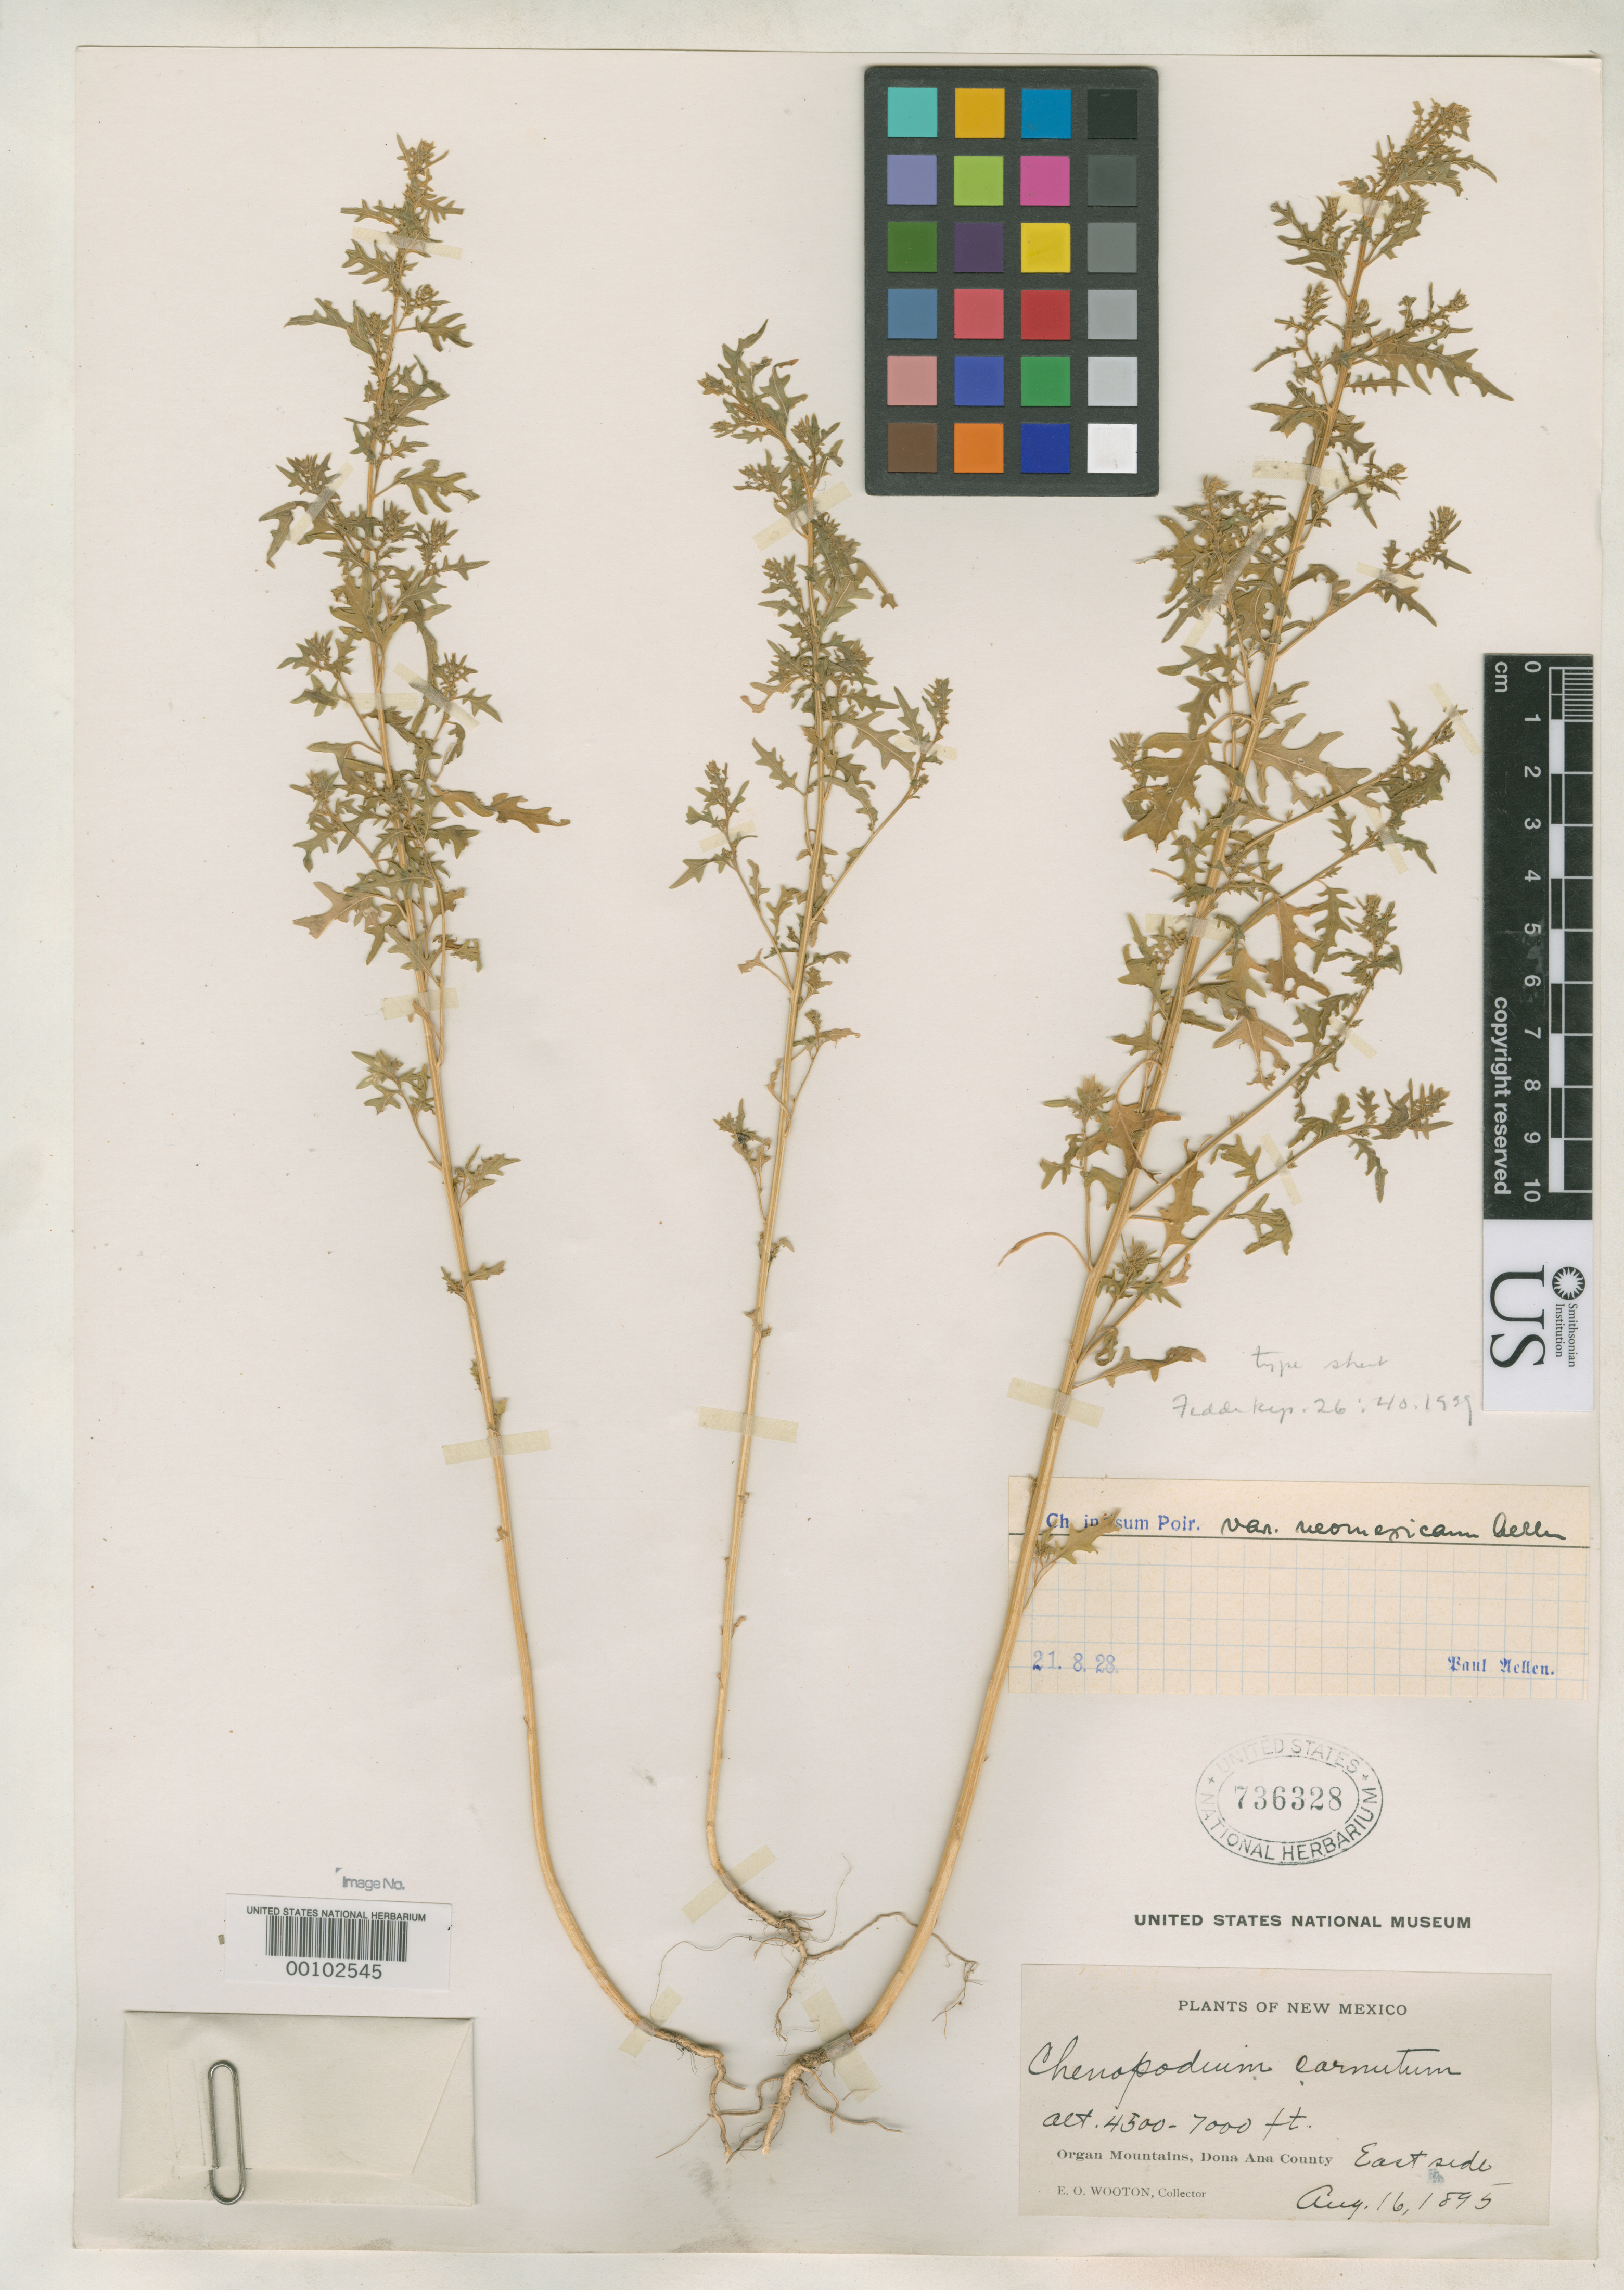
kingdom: Plantae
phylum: Tracheophyta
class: Magnoliopsida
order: Caryophyllales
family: Amaranthaceae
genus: Chenopodium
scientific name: Chenopodium incisum var. neomexicanum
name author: Aellen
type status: Syntype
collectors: E. O. Wooton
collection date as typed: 15 Aug 1895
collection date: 1895-08-15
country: United States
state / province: New Mexico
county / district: Dona Ana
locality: Organ Mountains.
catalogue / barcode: US 736328